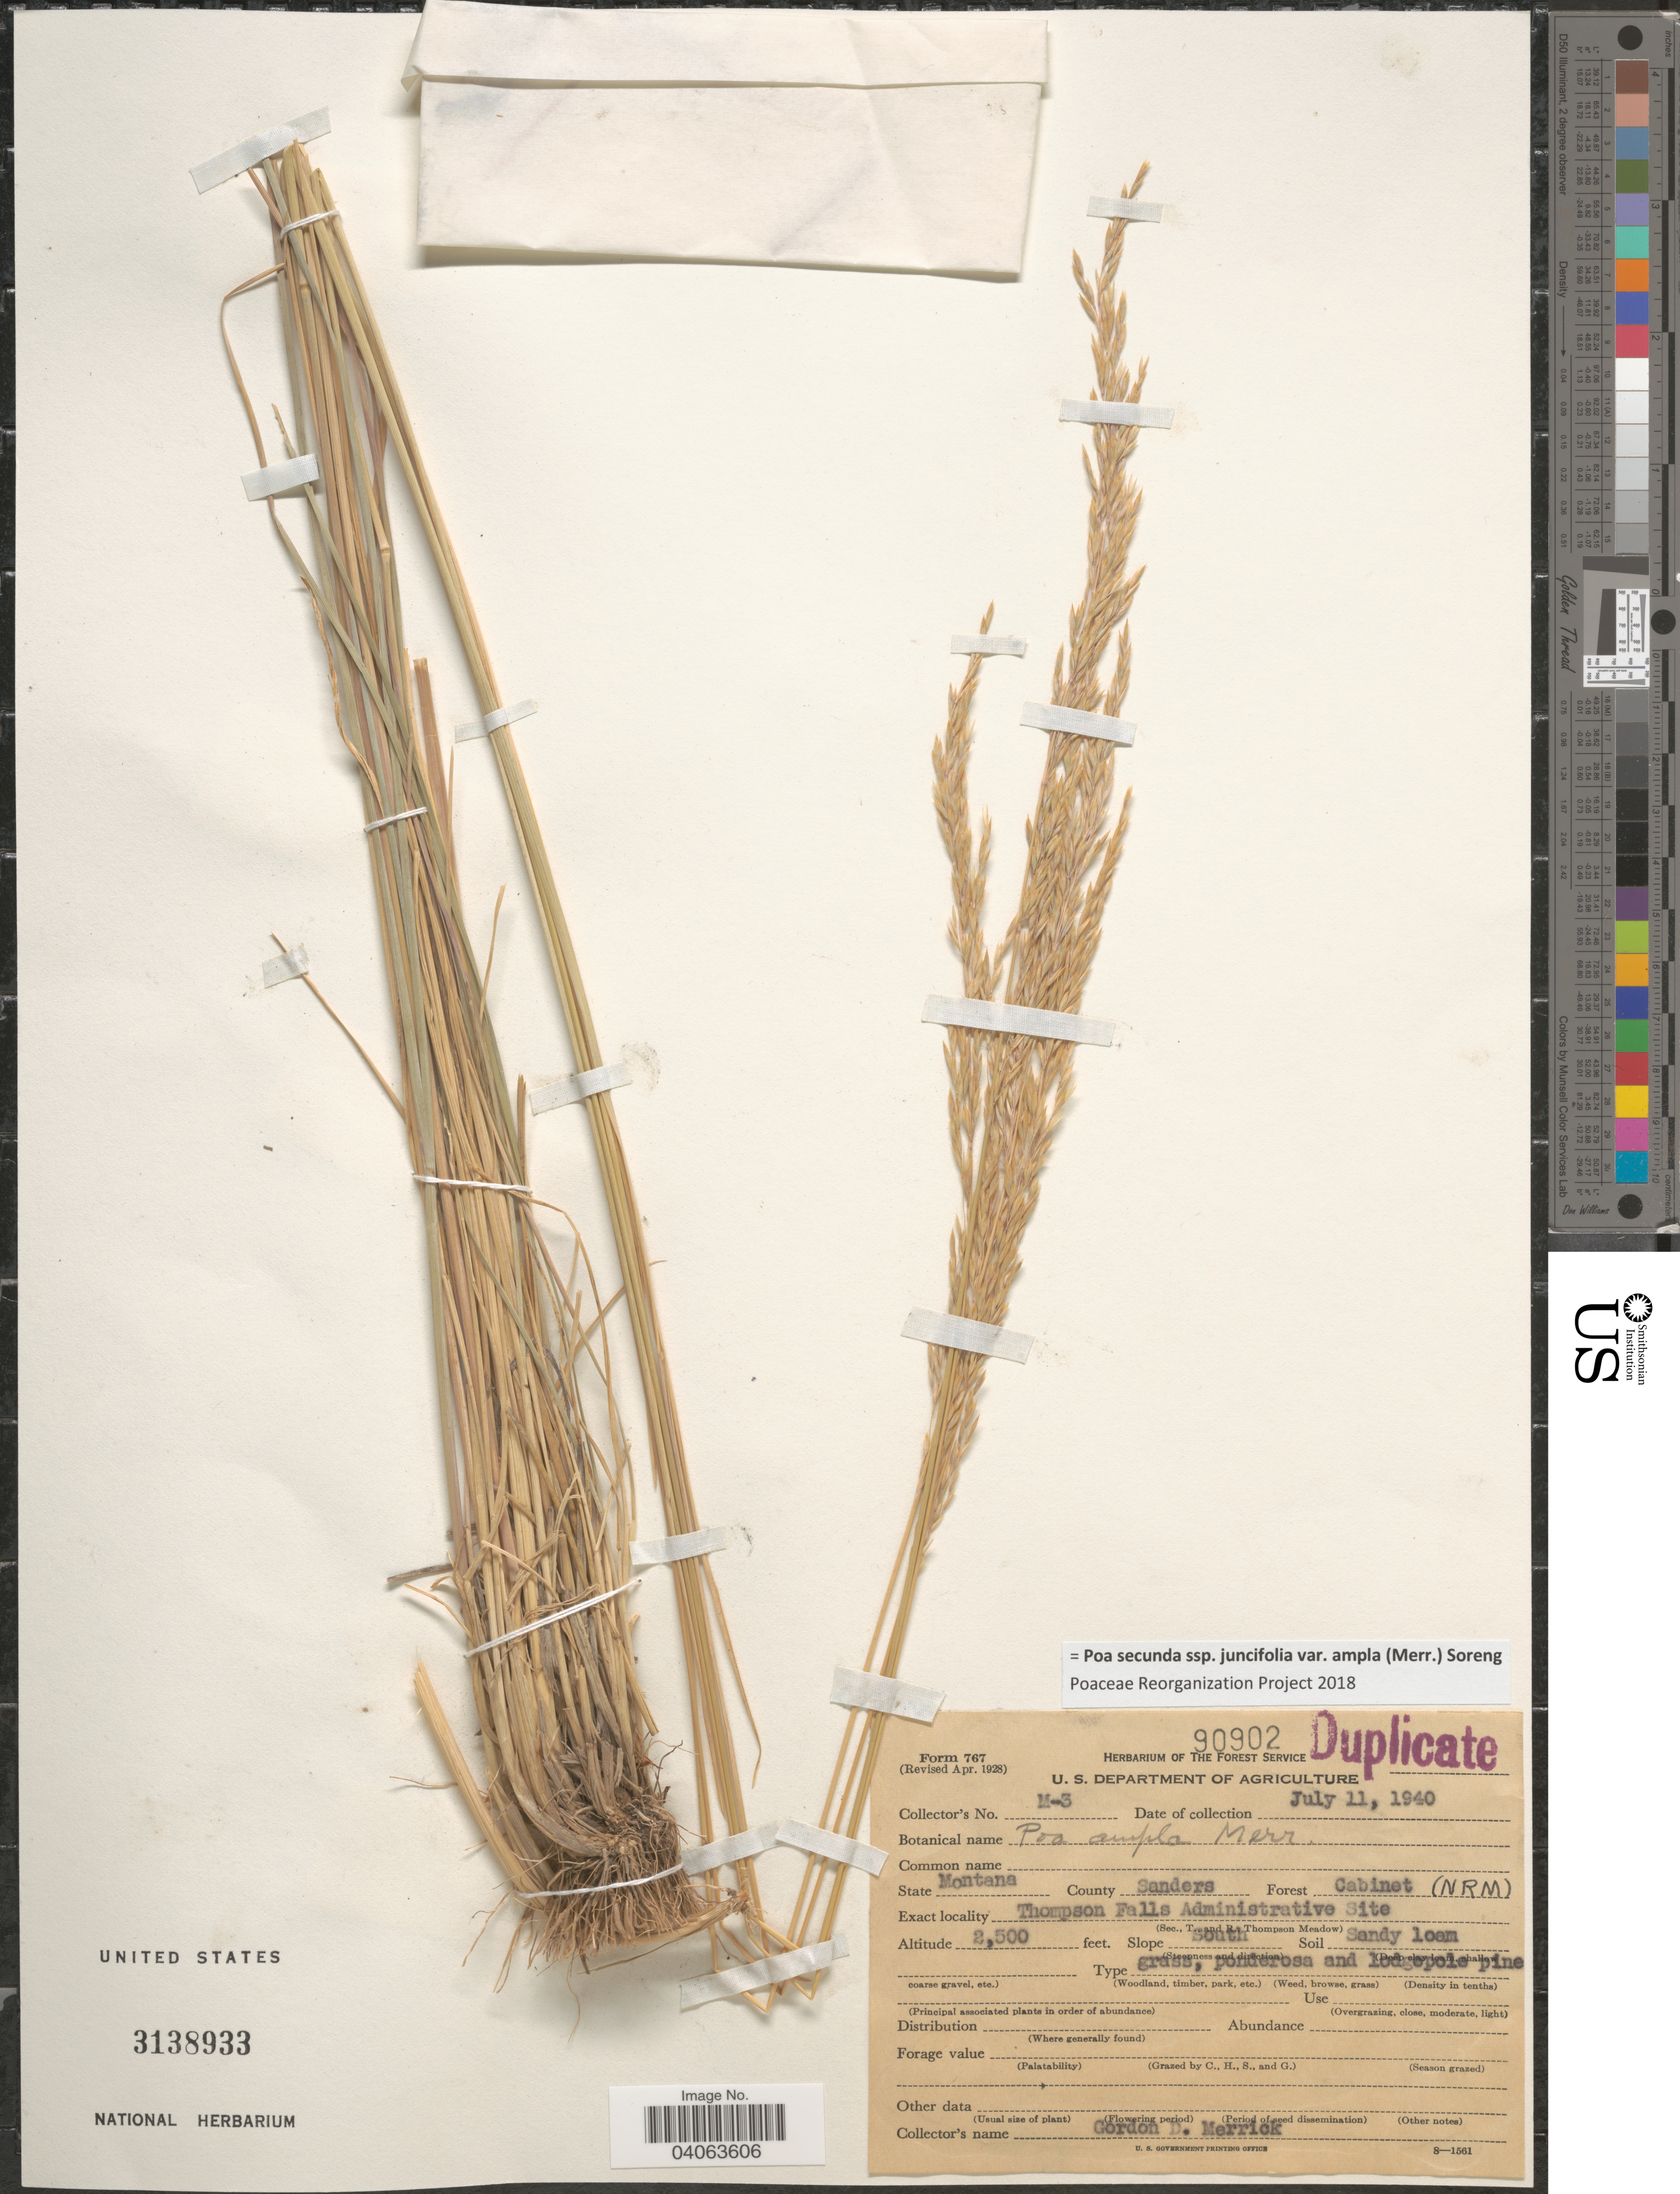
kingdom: Plantae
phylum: Tracheophyta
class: Liliopsida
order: Poales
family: Poaceae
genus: Poa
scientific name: Poa secunda subsp. juncifolia var. ampla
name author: (Merr.) Soreng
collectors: G. Merrick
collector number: M-3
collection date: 1940-07-11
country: United States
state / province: Montana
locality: County Sanders. Forest Cabinet (NRM) Thompson Falls Administrative Site. Slope south.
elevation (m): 762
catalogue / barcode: US 3138933